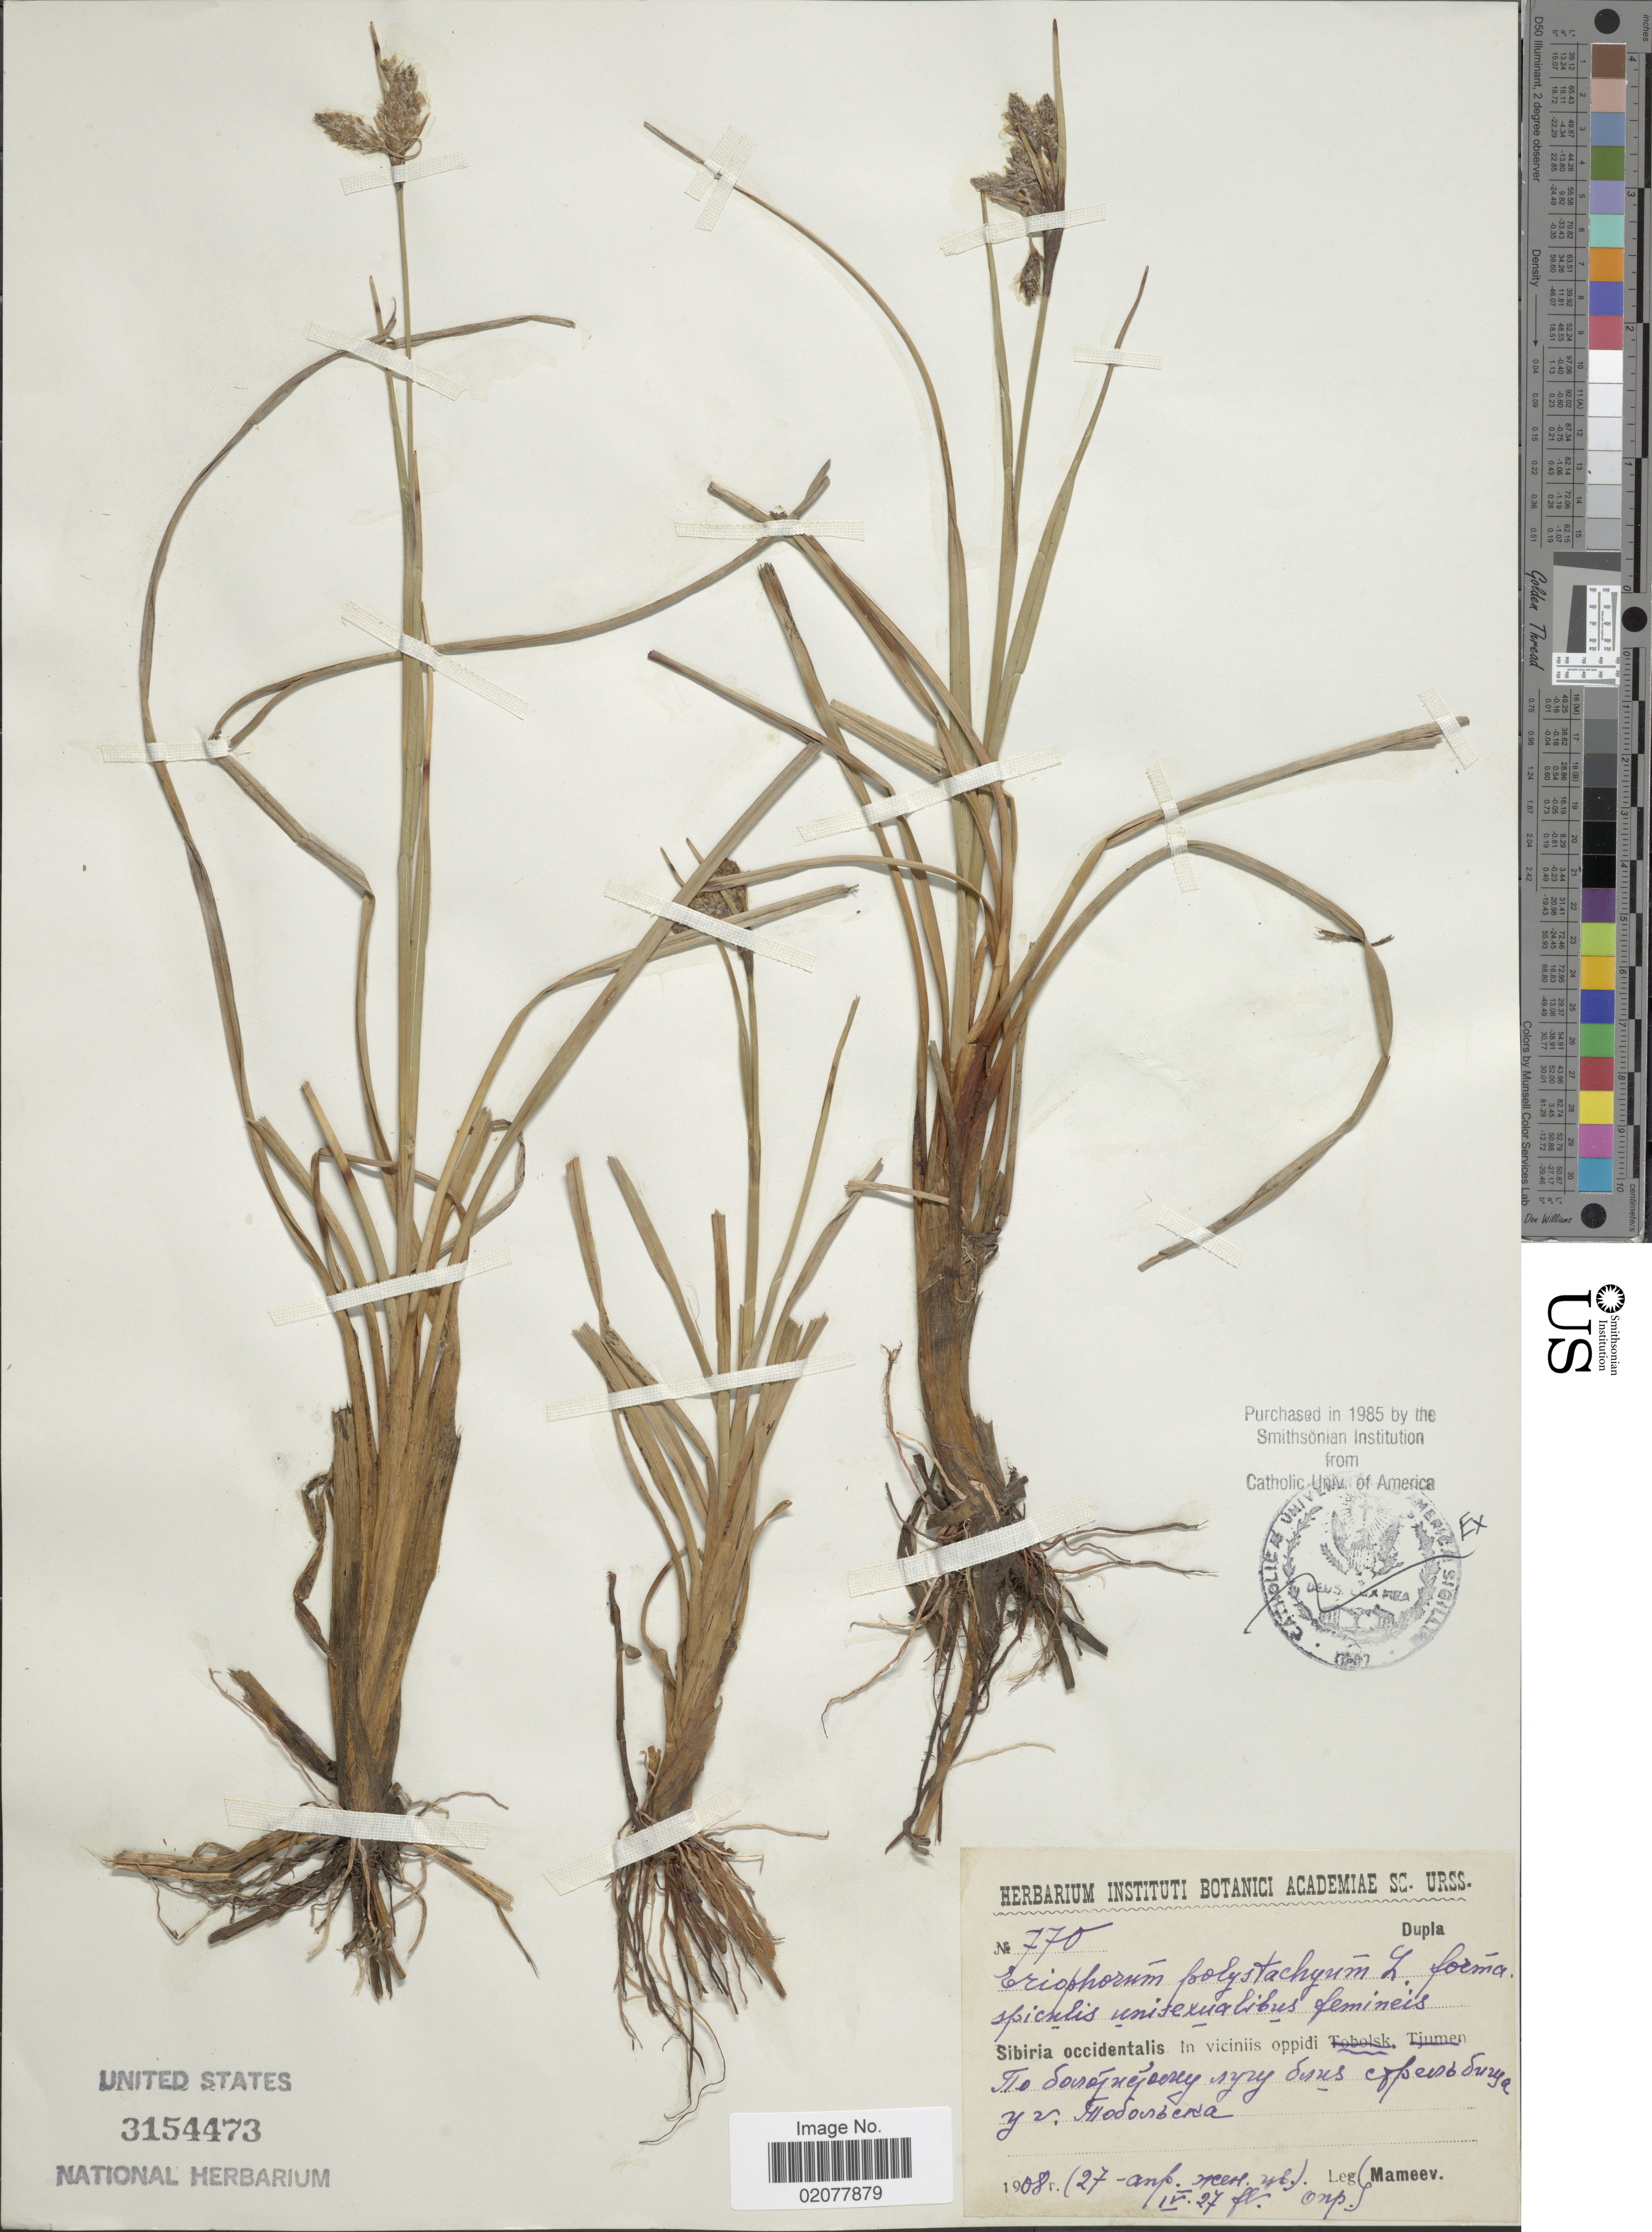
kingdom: Plantae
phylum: Tracheophyta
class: Liliopsida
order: Poales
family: Cyperaceae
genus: Eriophorum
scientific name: Eriophorum angustifolium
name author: Honck.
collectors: Mameev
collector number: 770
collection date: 1908-04-27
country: Russian Federation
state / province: Tyumen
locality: Sibiria occidentalis. In viciniis oppidi Tjumen. X.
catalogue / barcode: US 3154473